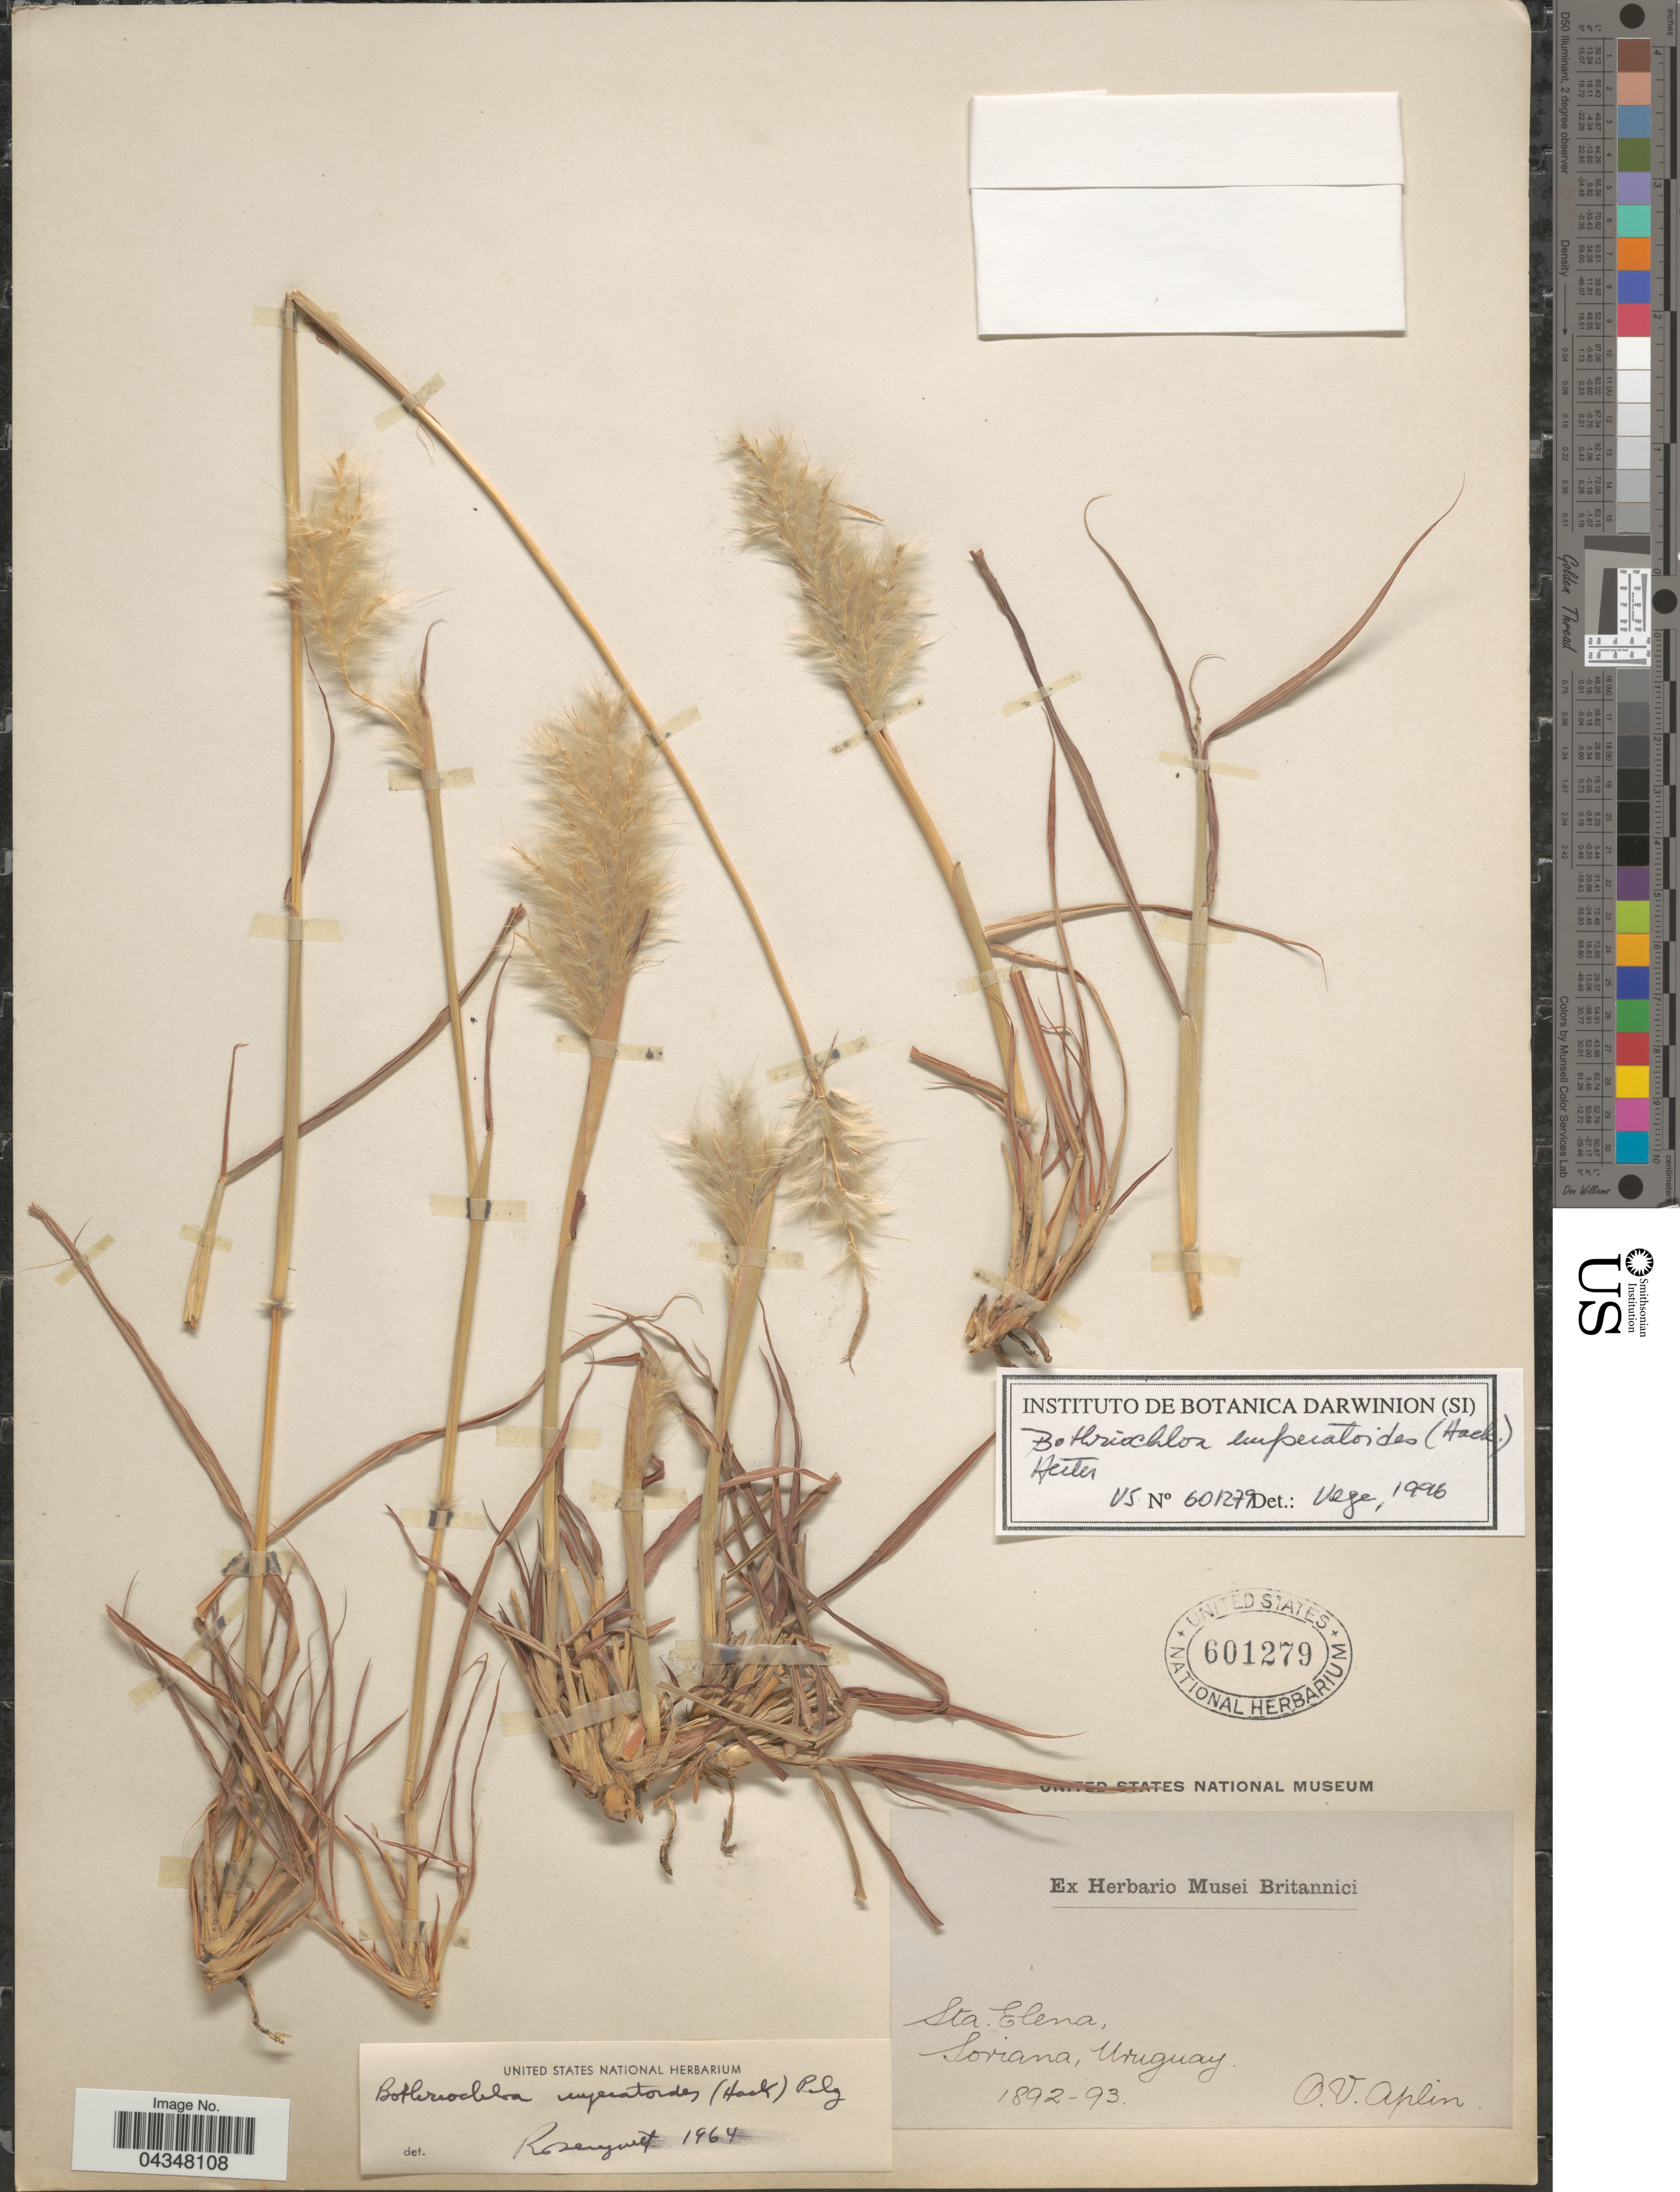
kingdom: Plantae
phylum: Tracheophyta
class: Liliopsida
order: Poales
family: Poaceae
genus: Bothriochloa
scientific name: Bothriochloa imperatoides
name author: (Hack.) Herter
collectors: O. Aplin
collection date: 1892/1893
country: Uruguay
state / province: Soriano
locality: Sta. Elena.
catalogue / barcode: US 601279